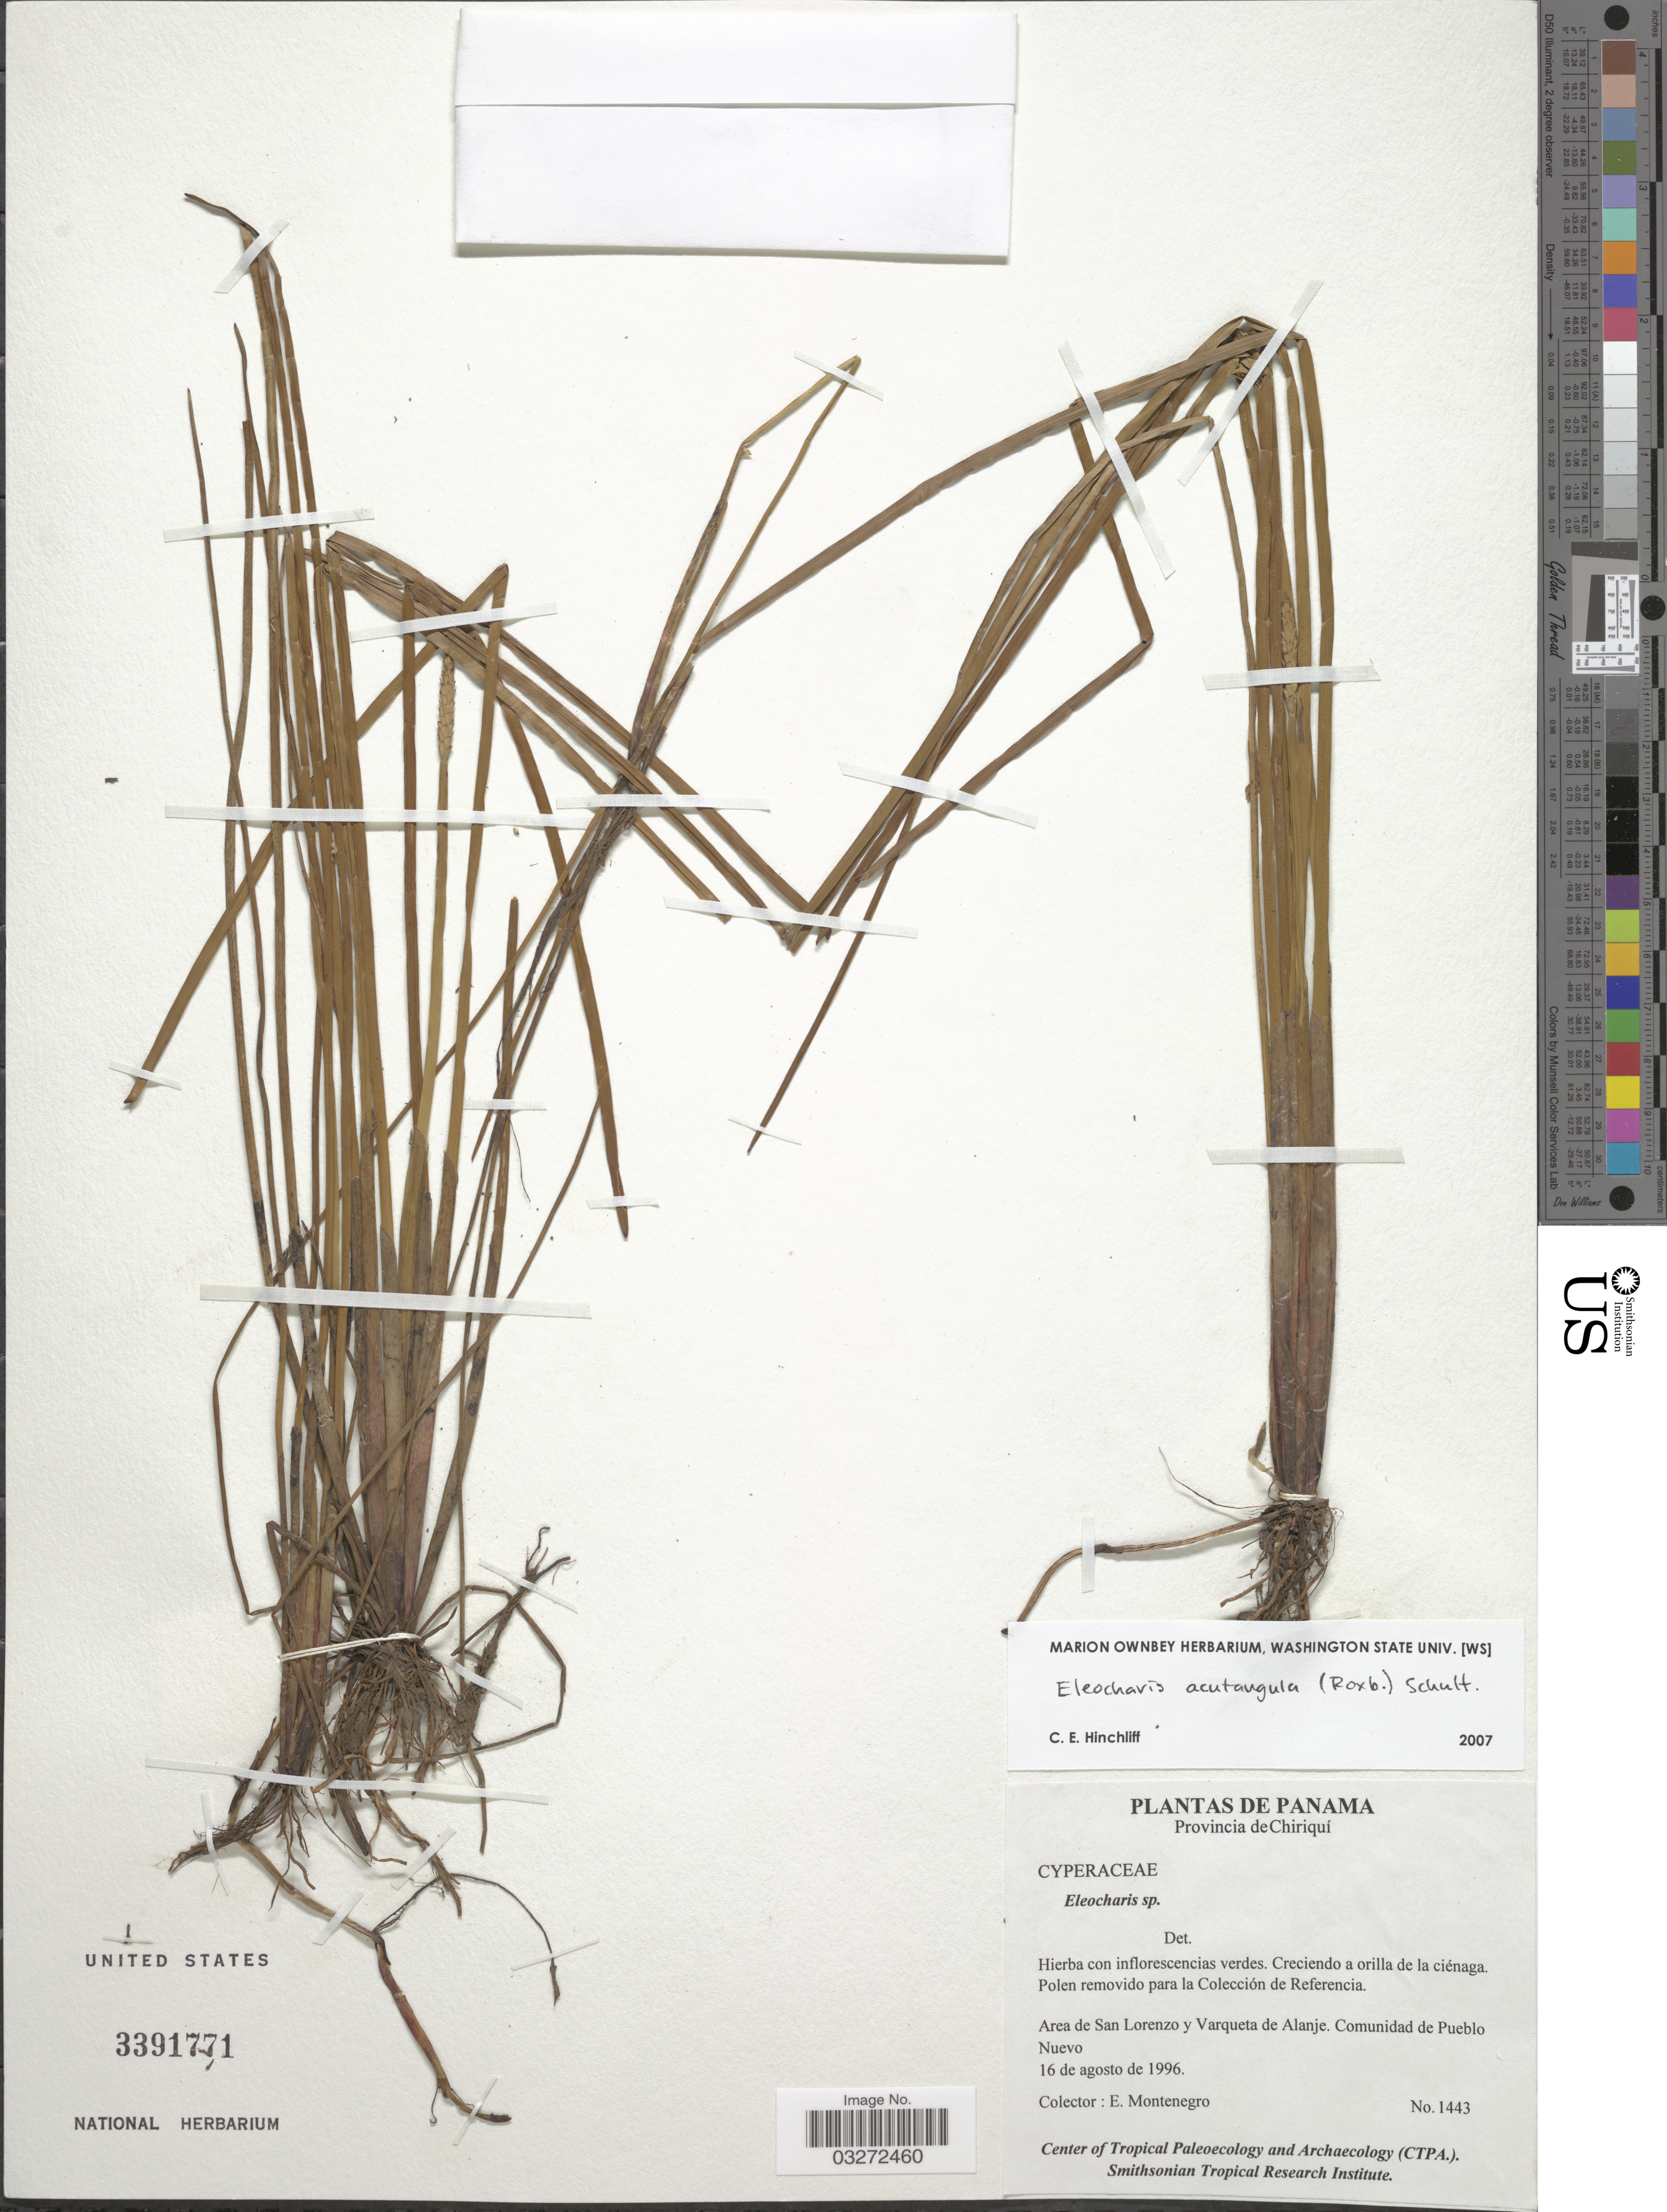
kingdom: Plantae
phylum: Tracheophyta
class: Liliopsida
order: Poales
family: Cyperaceae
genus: Eleocharis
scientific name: Eleocharis acutangula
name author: (Roxb.) Schult.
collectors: E. Montenegro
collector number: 1443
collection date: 1996-08-16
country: Panama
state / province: Chiriqui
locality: Area de San Lorenzo y Varqueta de Alanje. Comunidad de Pueblo Nuevo.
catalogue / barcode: US 3391771